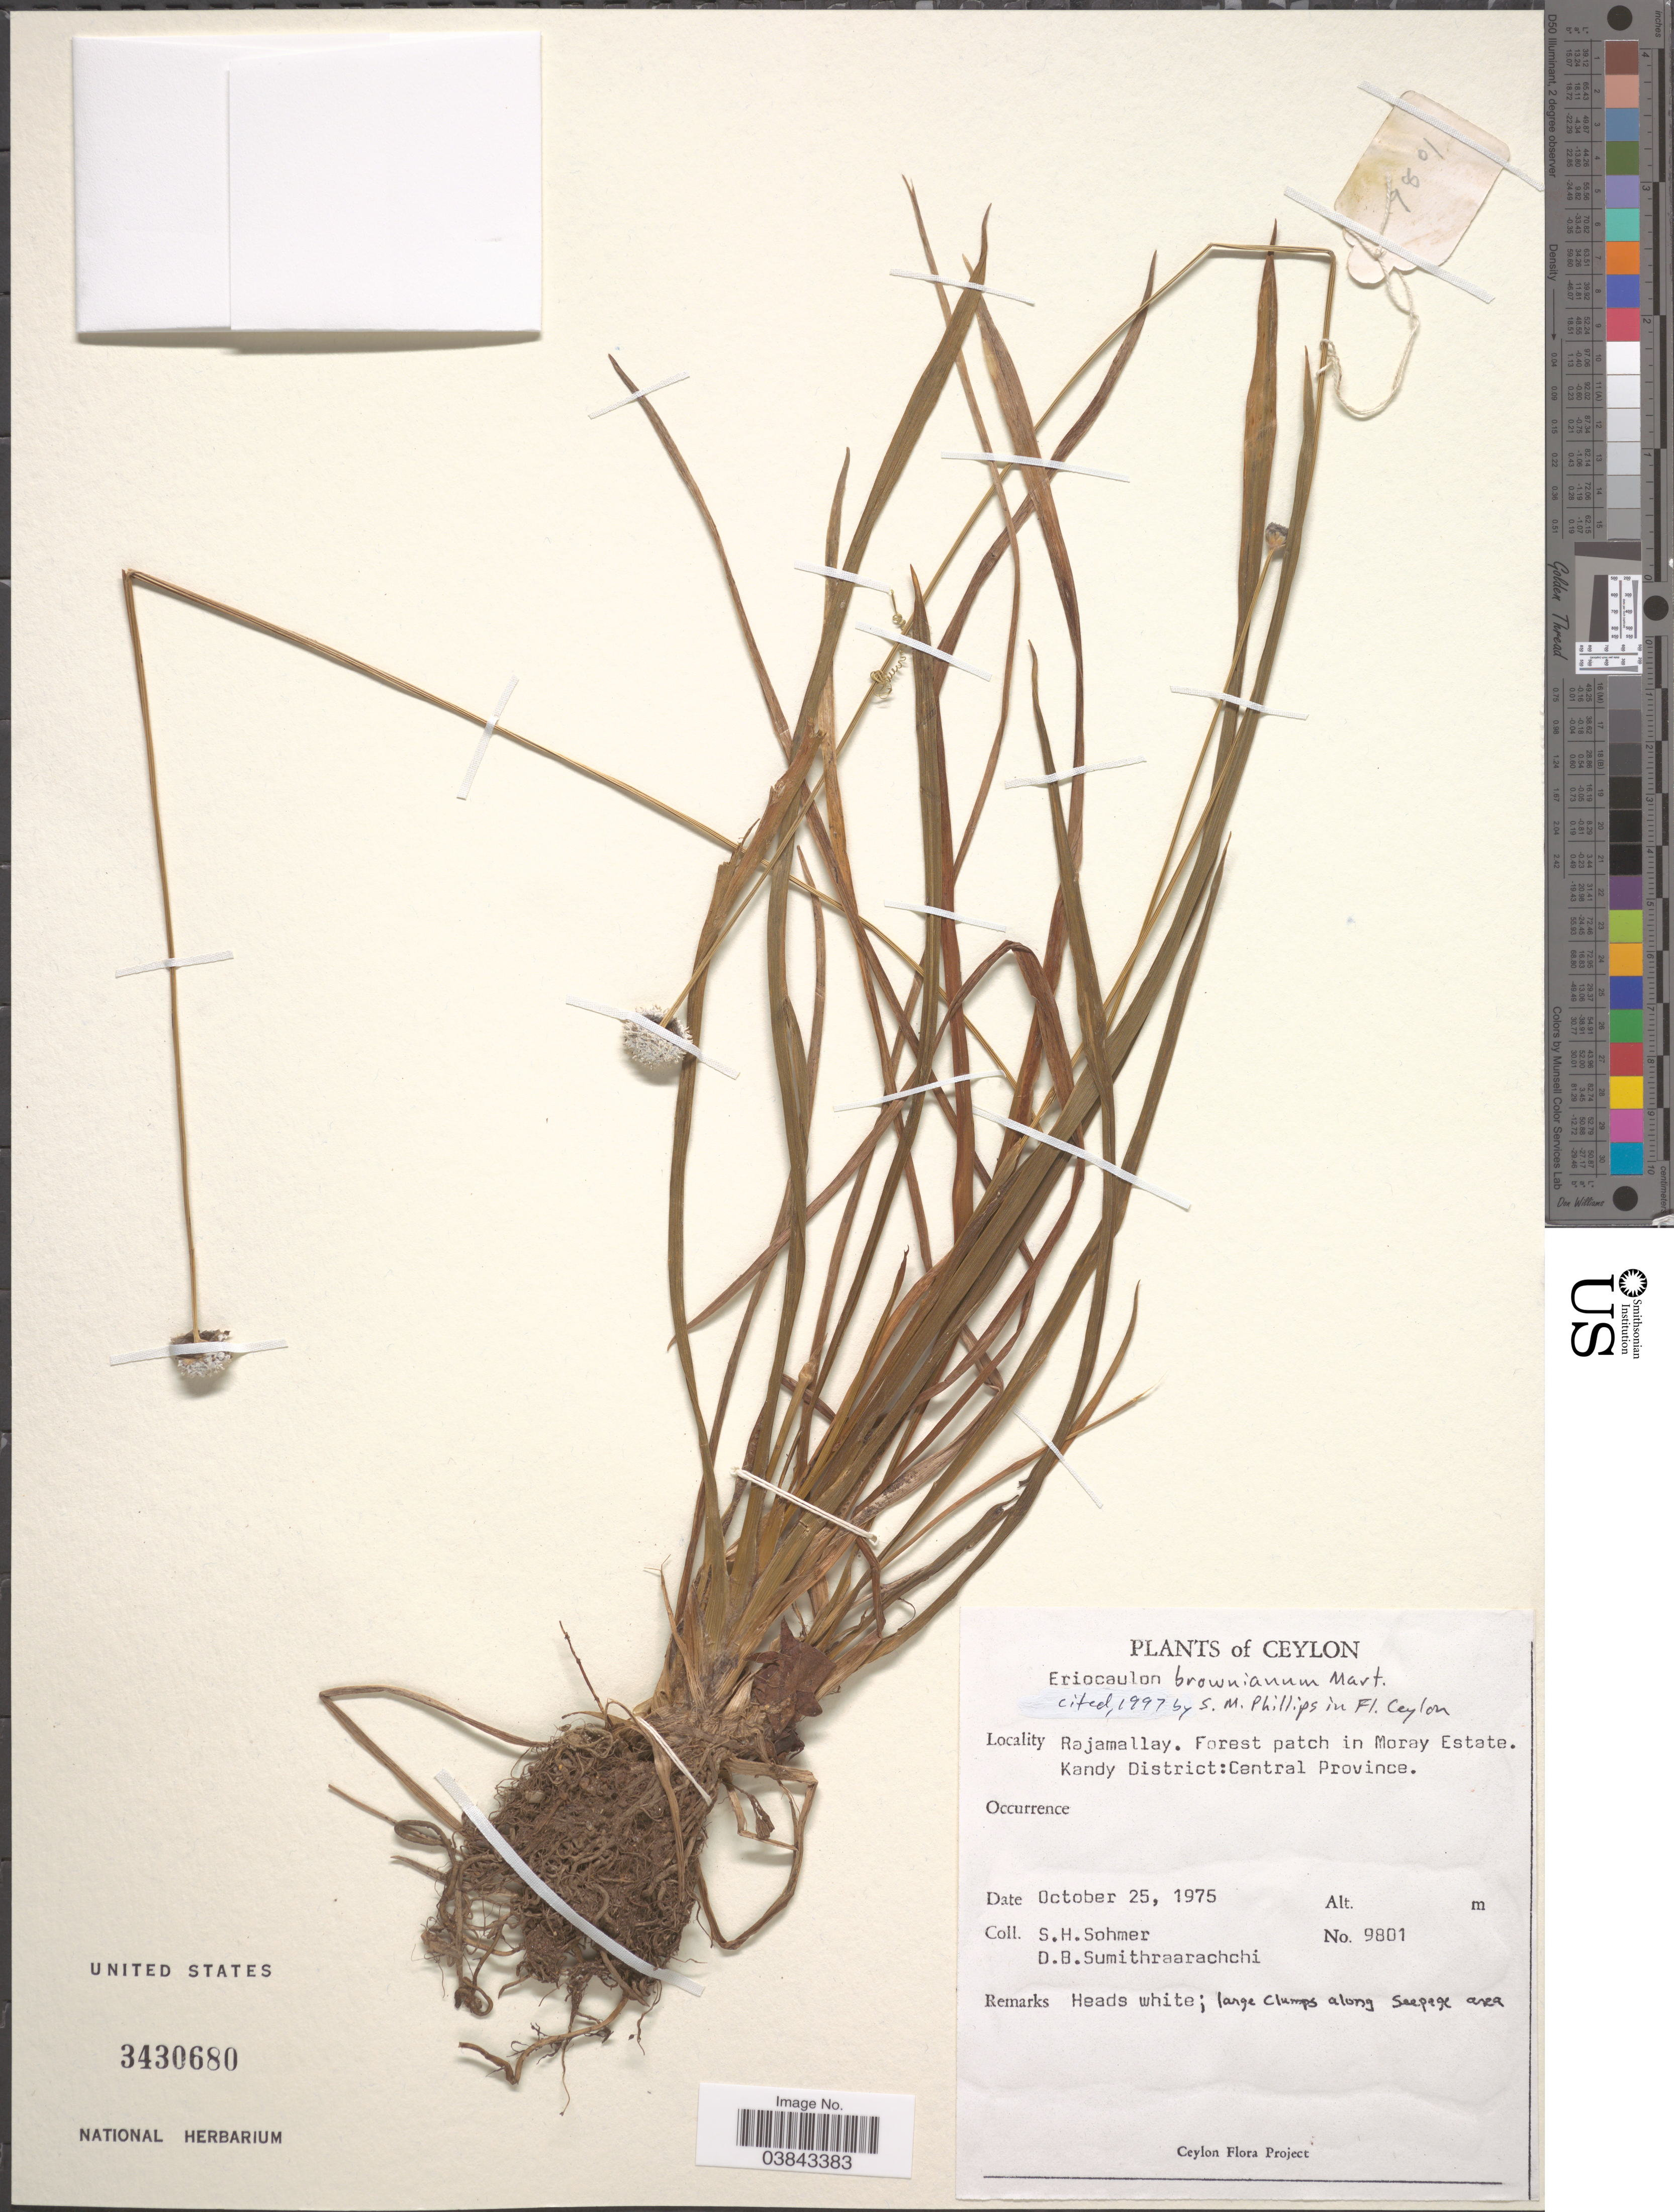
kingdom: Plantae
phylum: Tracheophyta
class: Liliopsida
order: Poales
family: Eriocaulaceae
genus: Eriocaulon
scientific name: Eriocaulon brownianum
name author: Mart.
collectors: S. H. Sohmer & D. B. Sumithraarachchi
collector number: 9801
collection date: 1975-10-25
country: Sri Lanka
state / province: Central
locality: Ceylon. Rajamallay. Forest patch in Moray Estate. Kandy District: Central Province.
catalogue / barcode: US 3430680